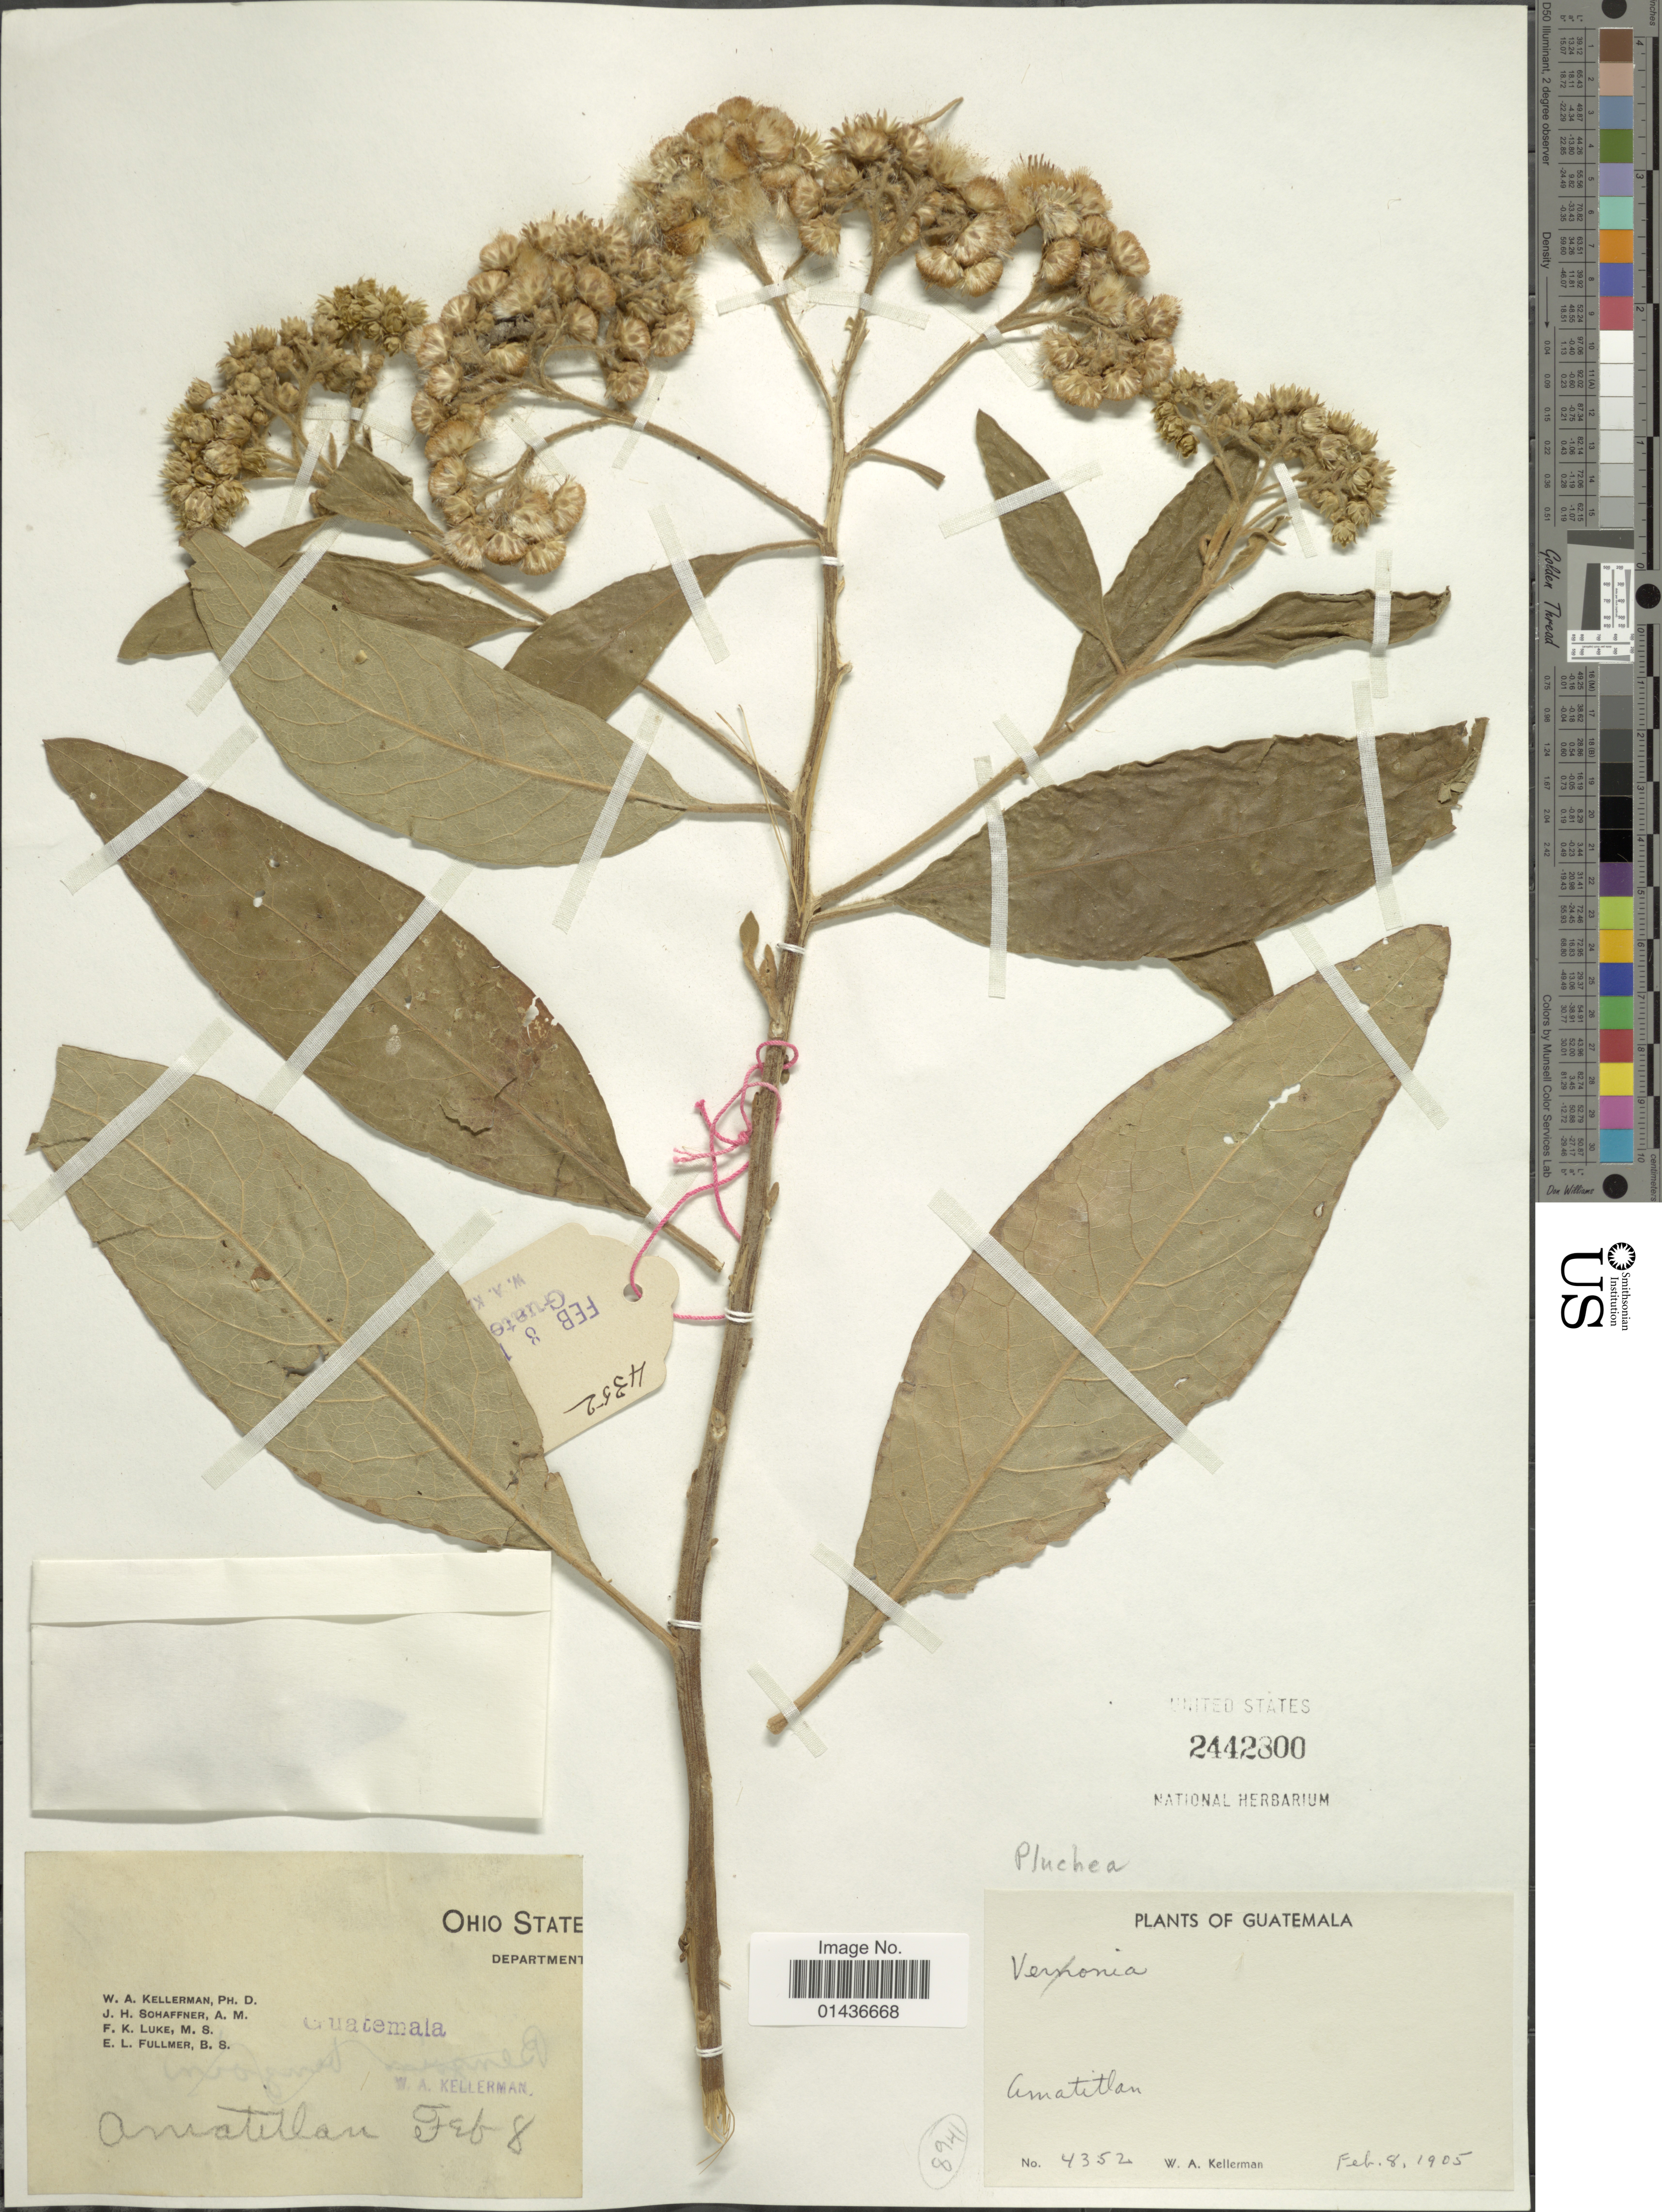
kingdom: Plantae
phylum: Tracheophyta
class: Magnoliopsida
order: Asterales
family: Asteraceae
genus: Pluchea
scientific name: Pluchea sp.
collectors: W. Kellerman, J. H. Schaffner, F. Luke & E. Fullmer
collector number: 4352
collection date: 1905-02-08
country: Guatemala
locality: Amatitlan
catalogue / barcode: US 2442300